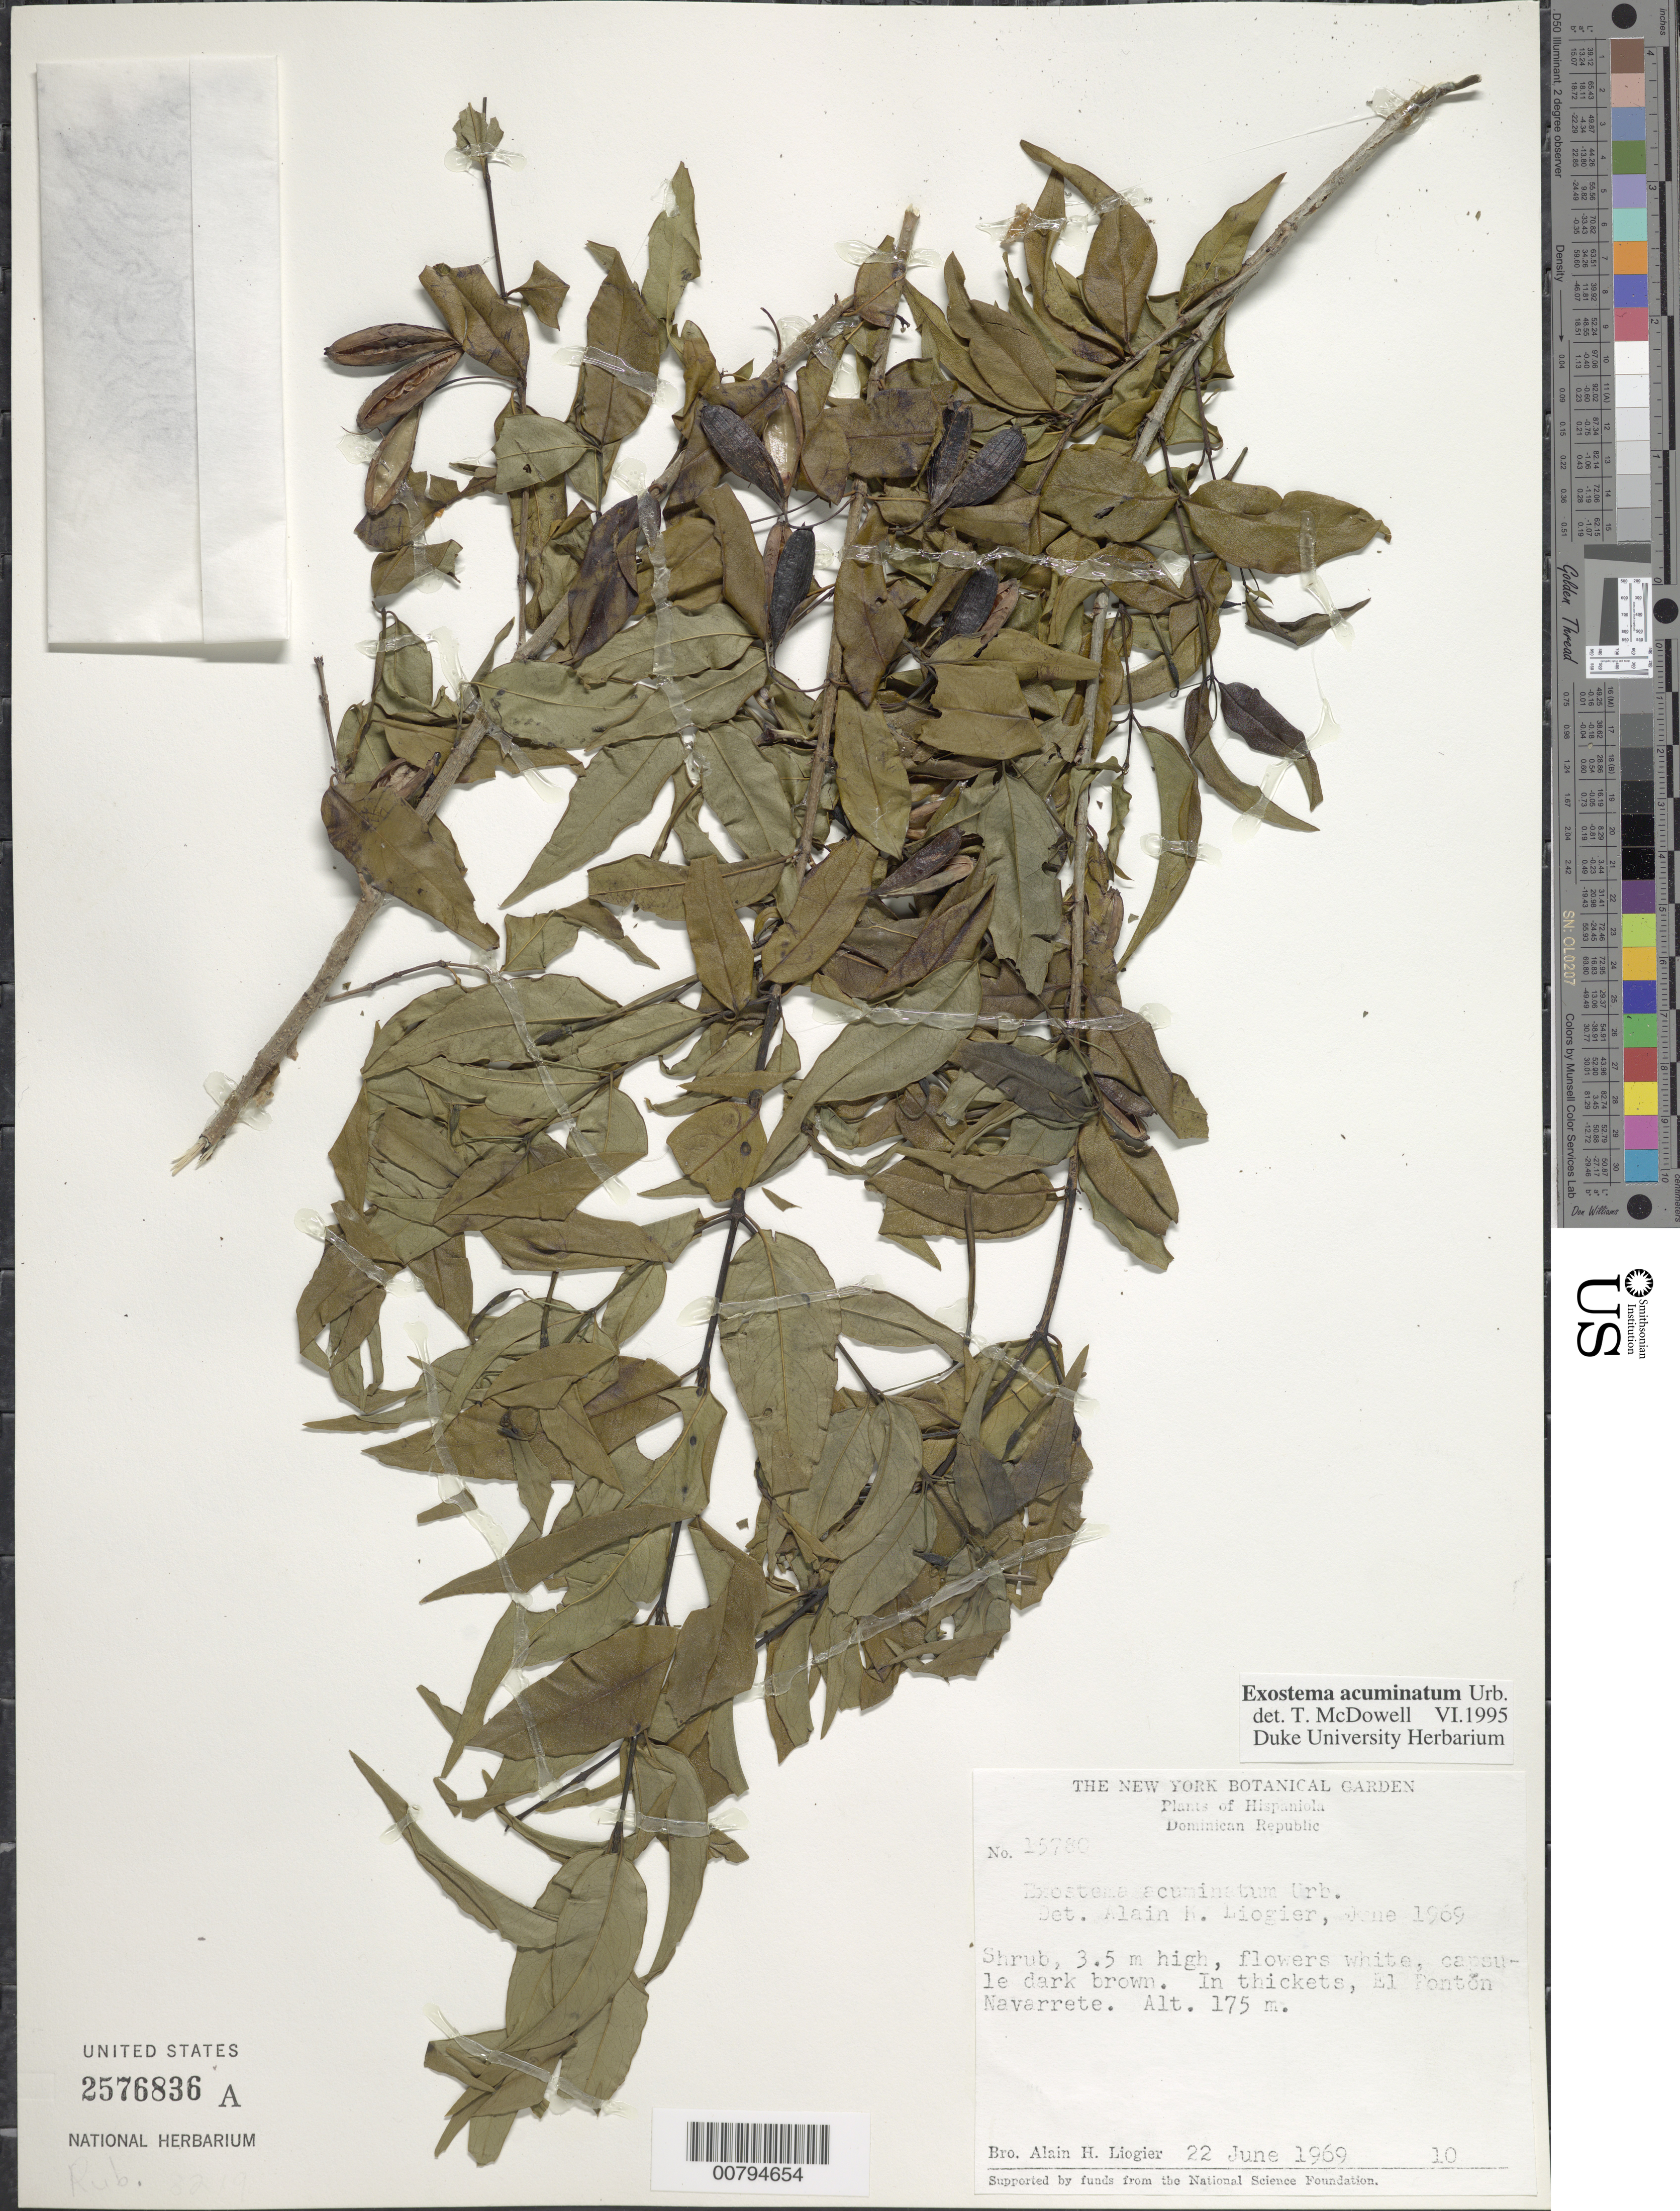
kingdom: Plantae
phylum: Tracheophyta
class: Magnoliopsida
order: Gentianales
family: Rubiaceae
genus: Exostema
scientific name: Exostema acuminatum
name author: Urb.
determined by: Liogier, Alain H.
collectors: A. H. Liogier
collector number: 15780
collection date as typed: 22 Jun 1969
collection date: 1969-06-22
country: Dominican Republic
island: Hispaniola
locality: El Ponton Navarrete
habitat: In thickets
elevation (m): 175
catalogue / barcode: US 2576836A